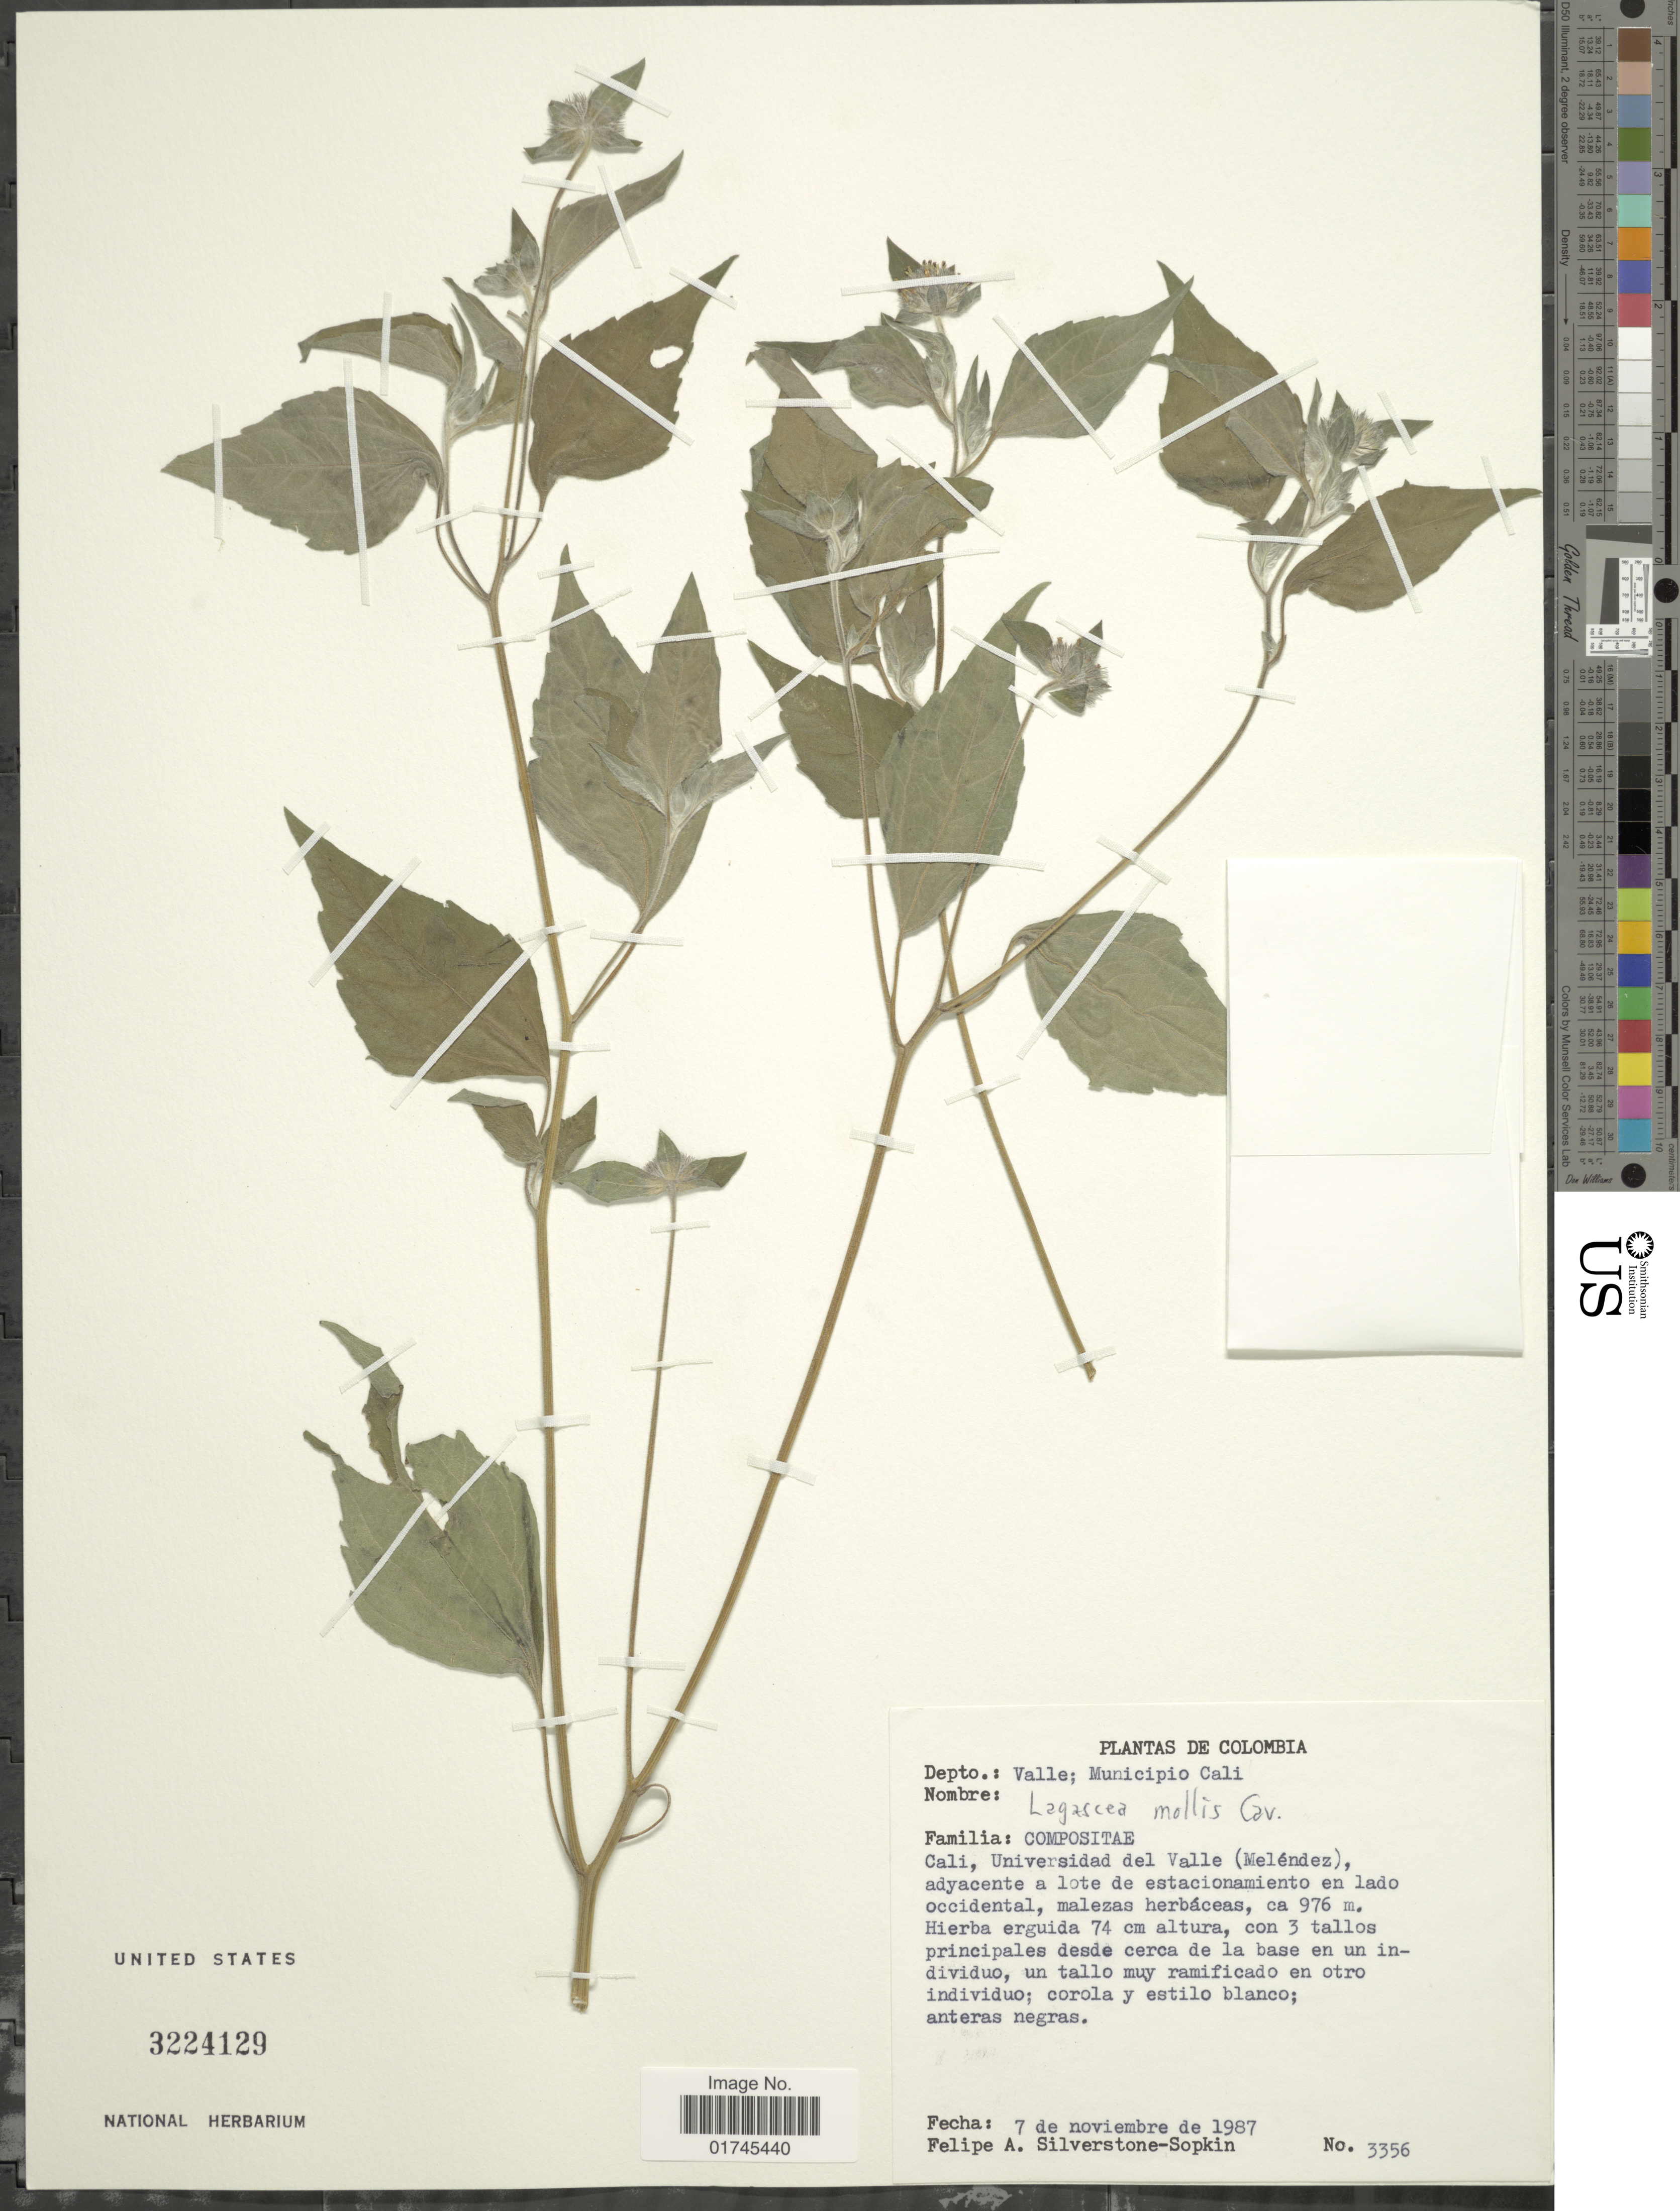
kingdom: Plantae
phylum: Tracheophyta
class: Magnoliopsida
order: Asterales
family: Asteraceae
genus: Lagascea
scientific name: Lagascea mollis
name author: Cav.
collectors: P. A. Silverstone-Sopkin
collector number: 3356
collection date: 1987-11-07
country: Colombia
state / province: Valle del Cauca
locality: Valle; Municipio Cali, Universidad del Valle (Melendez), adyacente a lote de estacionamiento en lado occidental, malezas herbaceas.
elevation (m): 976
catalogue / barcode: US 3224129